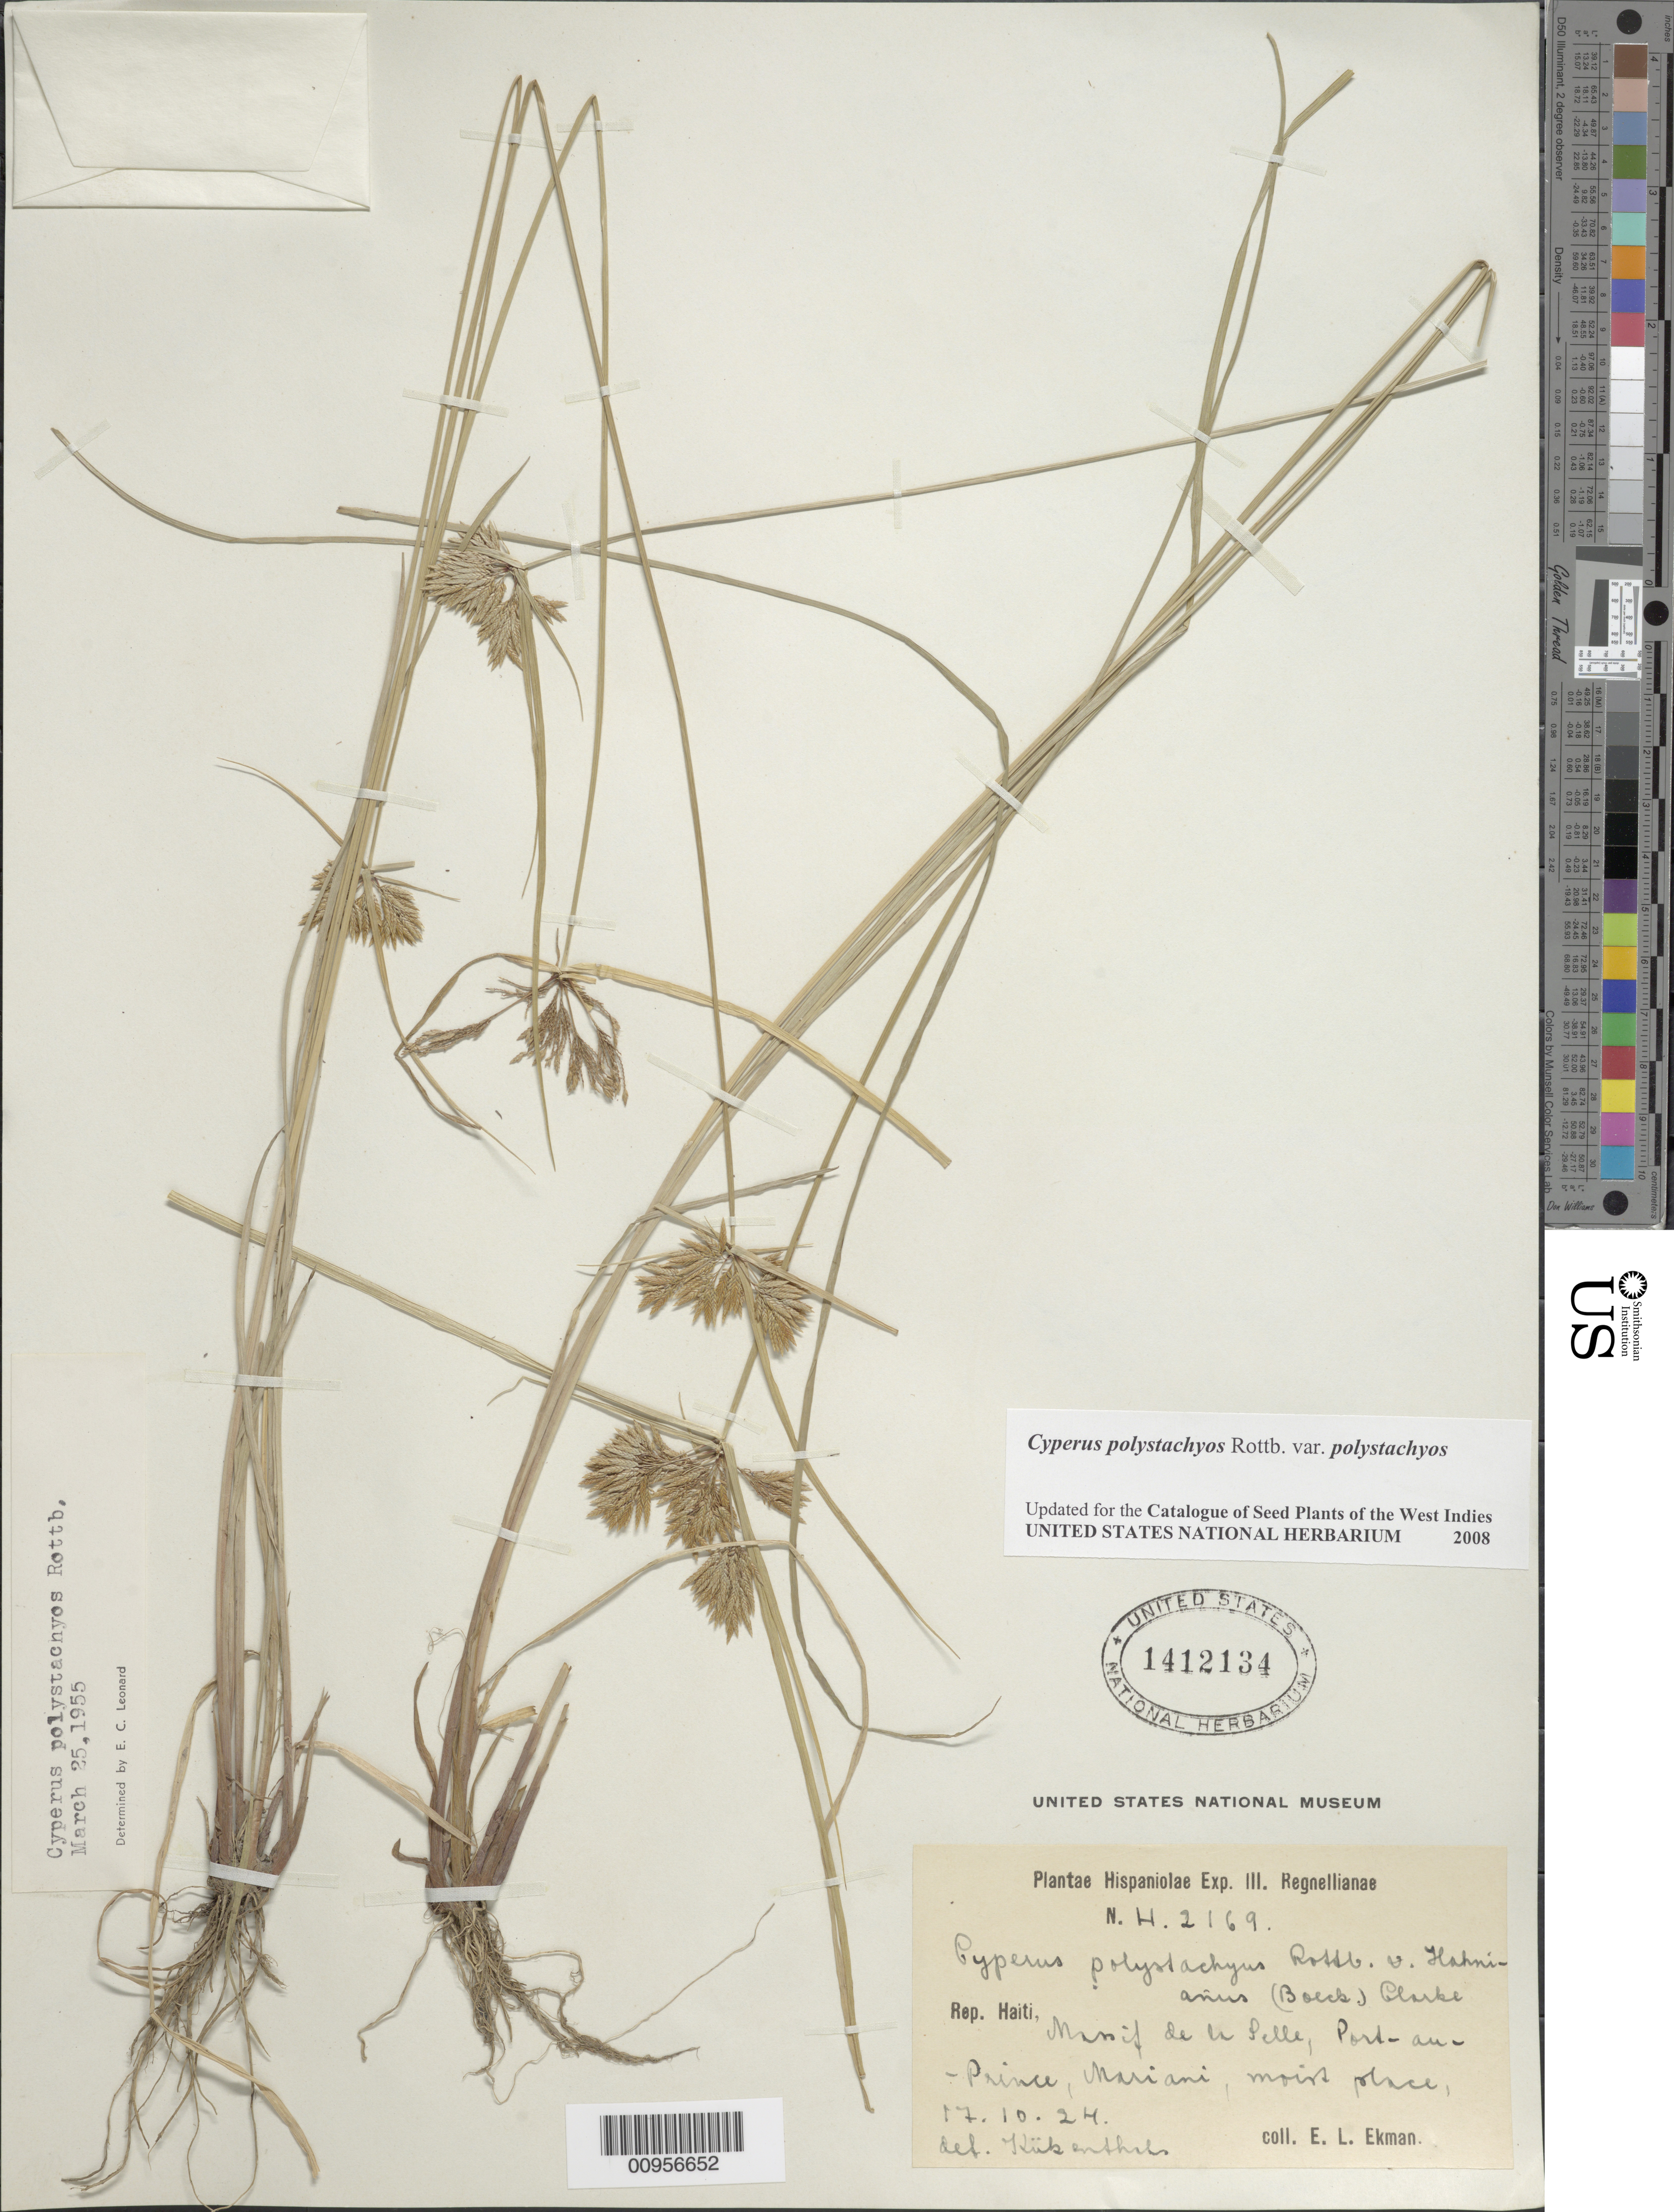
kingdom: Plantae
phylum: Tracheophyta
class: Liliopsida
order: Poales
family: Cyperaceae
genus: Cyperus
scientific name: Cyperus polystachyos var. polystachyos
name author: Rottb.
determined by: Strong, M. T., (US), Smithsonian Institution - National Museum of Natural History (UNITED STATES)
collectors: E. L. Ekman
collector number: H 2169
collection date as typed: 17 Oct 1924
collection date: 1924-10-17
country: Haiti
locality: Massif de la Selle, Port au Prince, Mariani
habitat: Moist place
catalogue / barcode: US 1412134